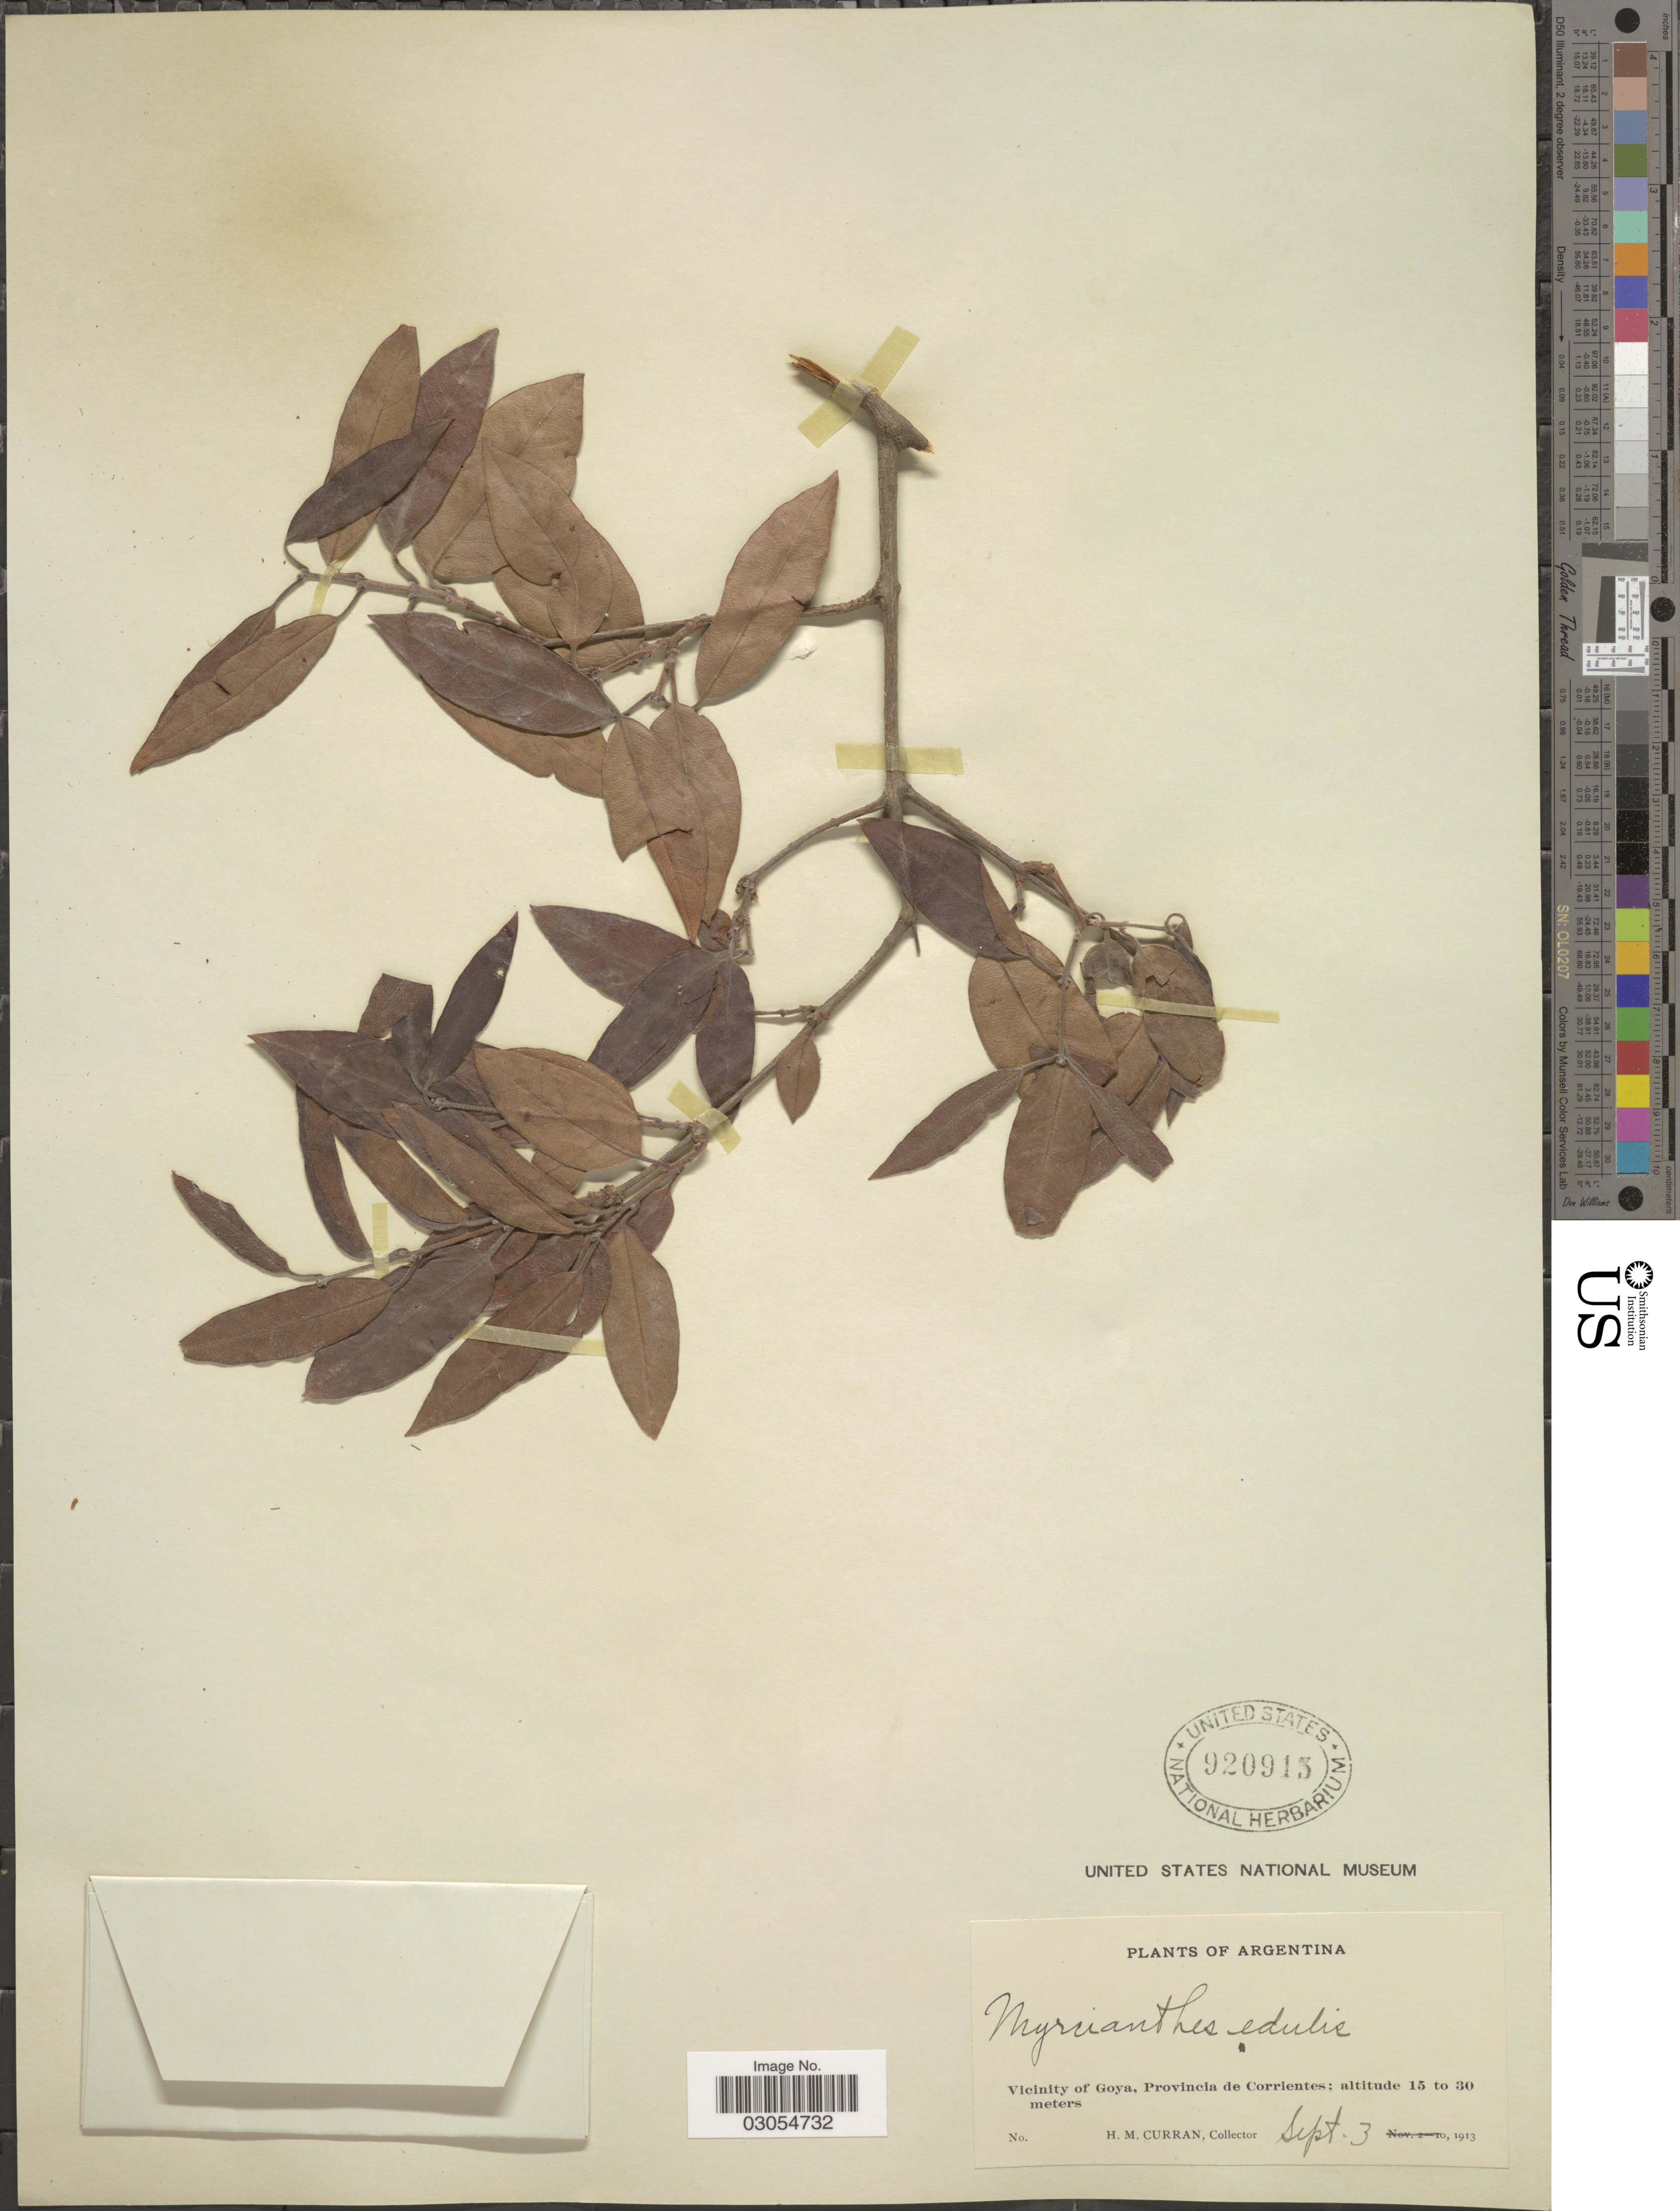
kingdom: Plantae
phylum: Tracheophyta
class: Magnoliopsida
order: Myrtales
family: Myrtaceae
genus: Eugenia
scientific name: Eugenia myrcianthes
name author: Nied.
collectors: H. M. Curran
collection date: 1913-09-03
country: Argentina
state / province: Corrientes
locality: Vicinity of Goya.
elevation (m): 15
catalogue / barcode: US 920915